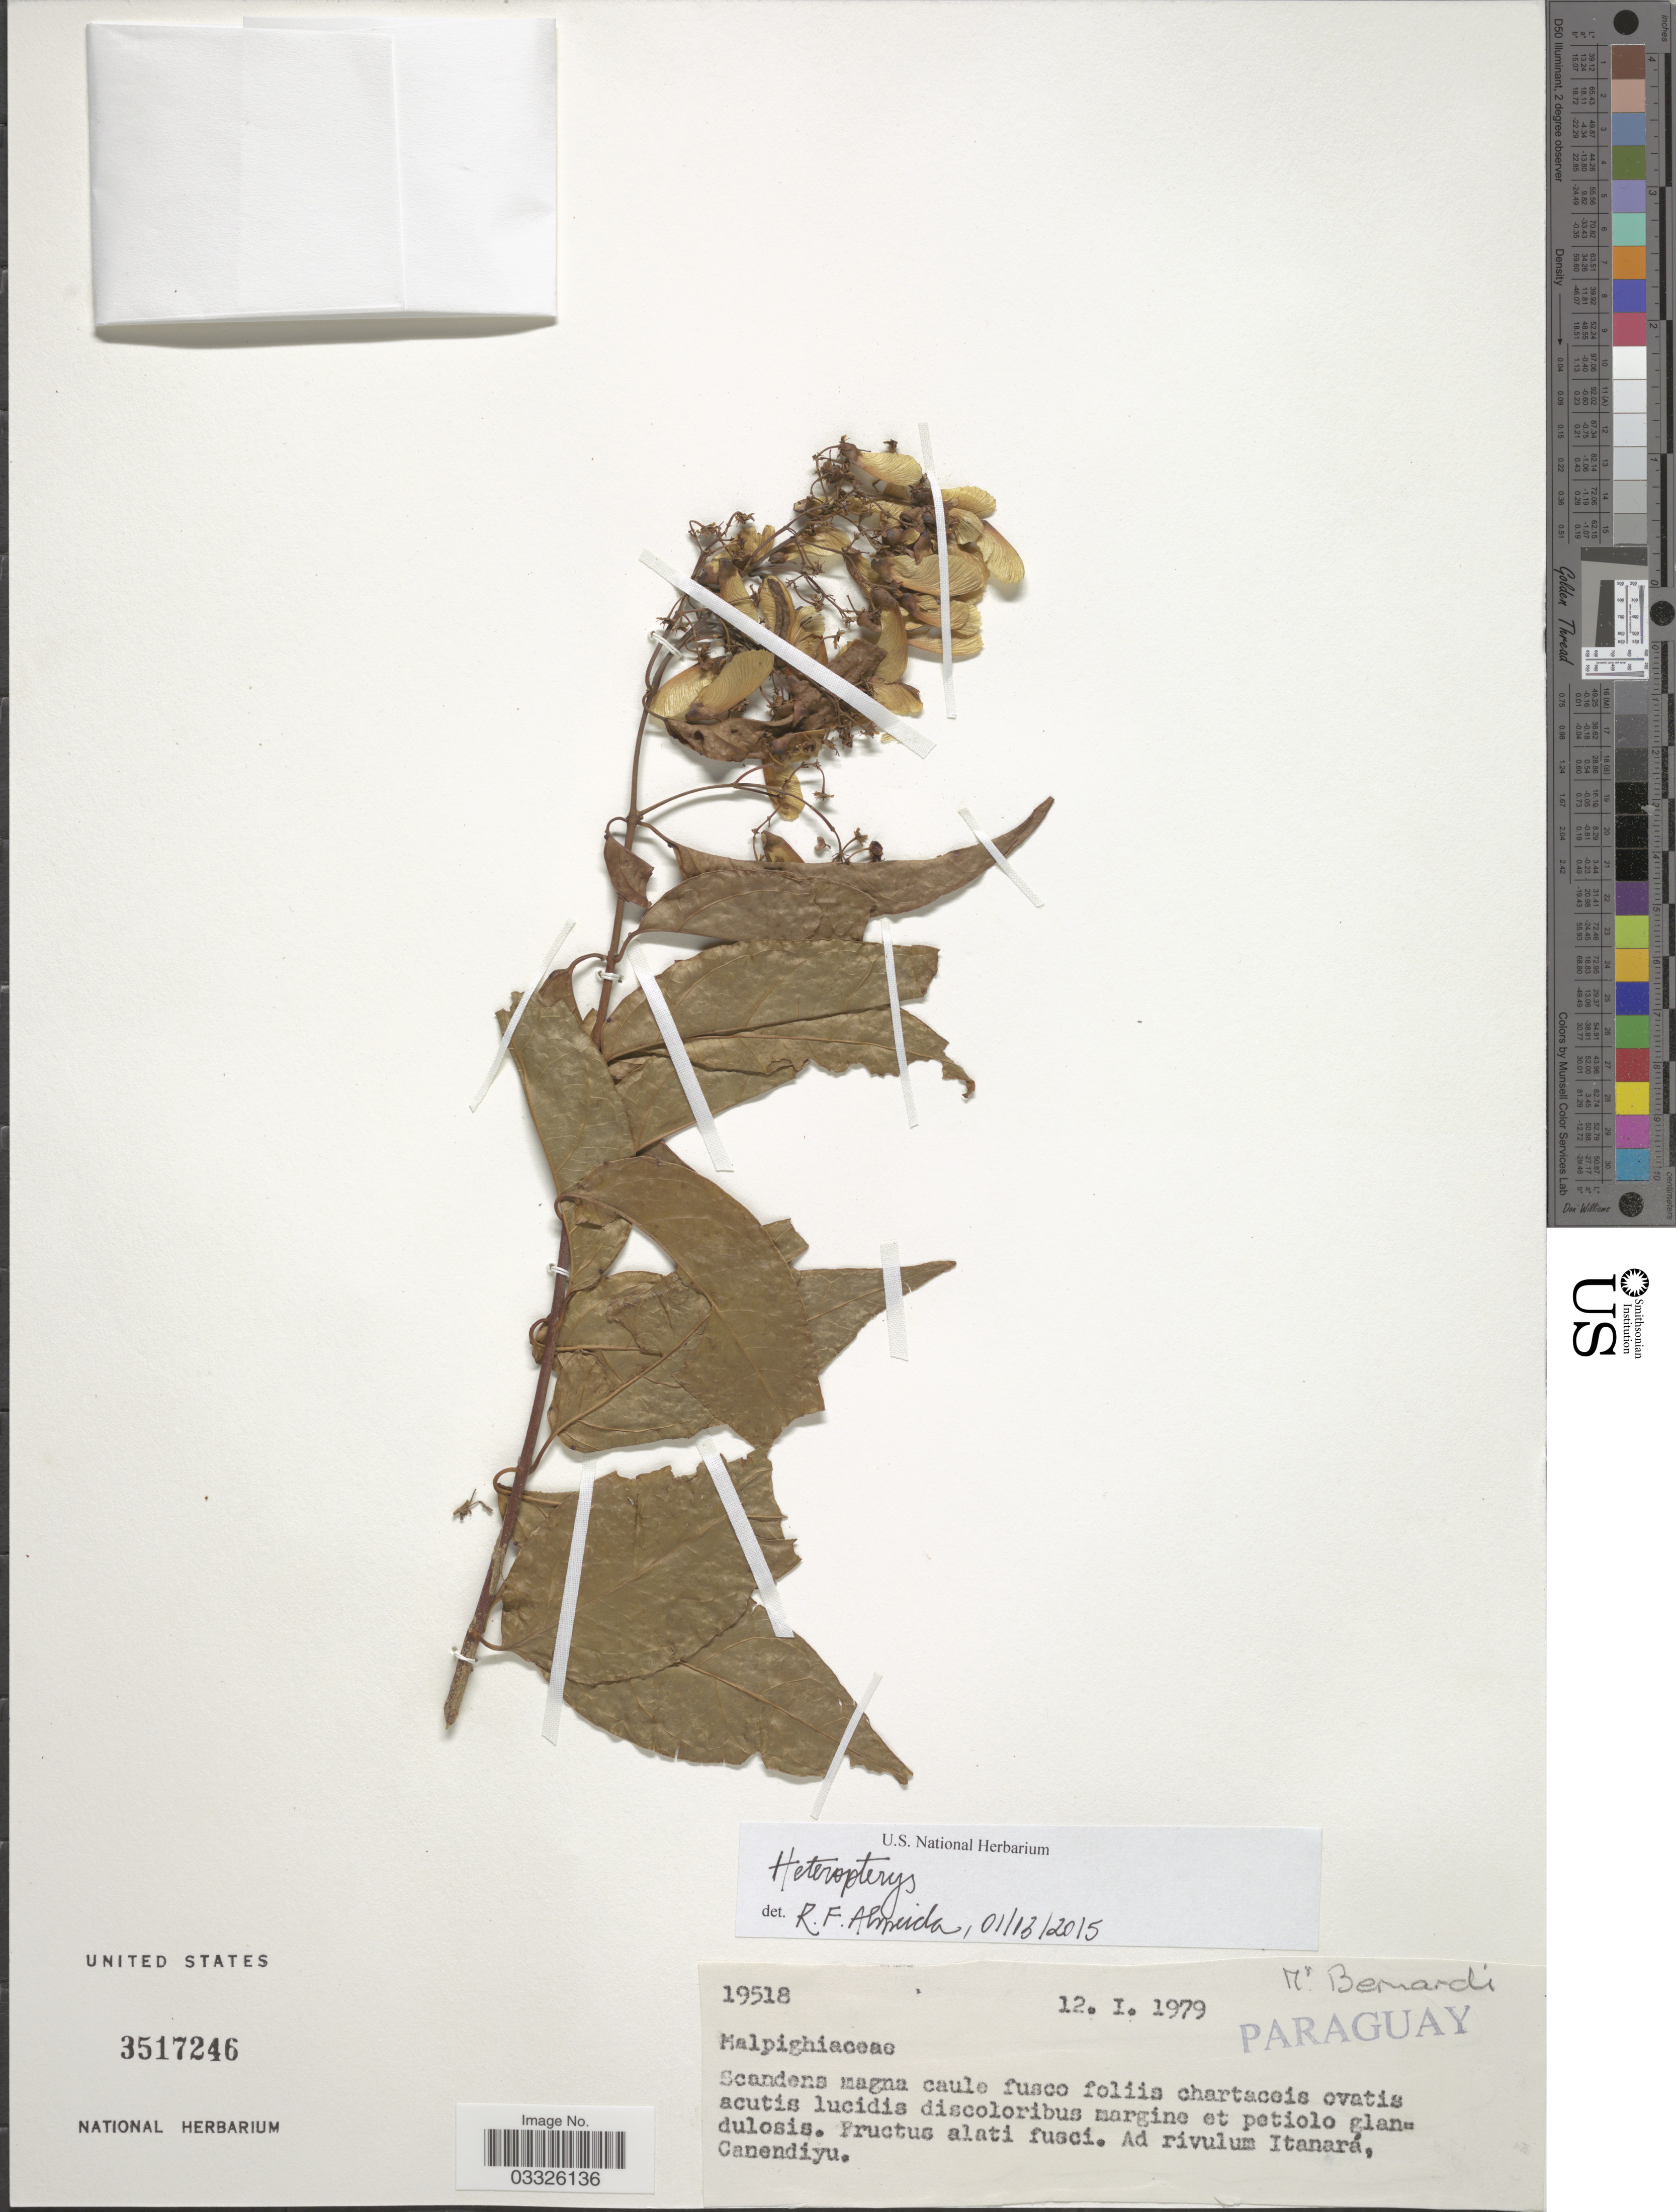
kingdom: Plantae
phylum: Tracheophyta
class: Magnoliopsida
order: Malpighiales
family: Malpighiaceae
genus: Heteropterys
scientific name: Heteropterys sp.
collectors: M. Bernardi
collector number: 19518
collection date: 1979-01-12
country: Paraguay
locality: Ad rivulum Itanará, Canendiyu.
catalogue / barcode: US 3517246